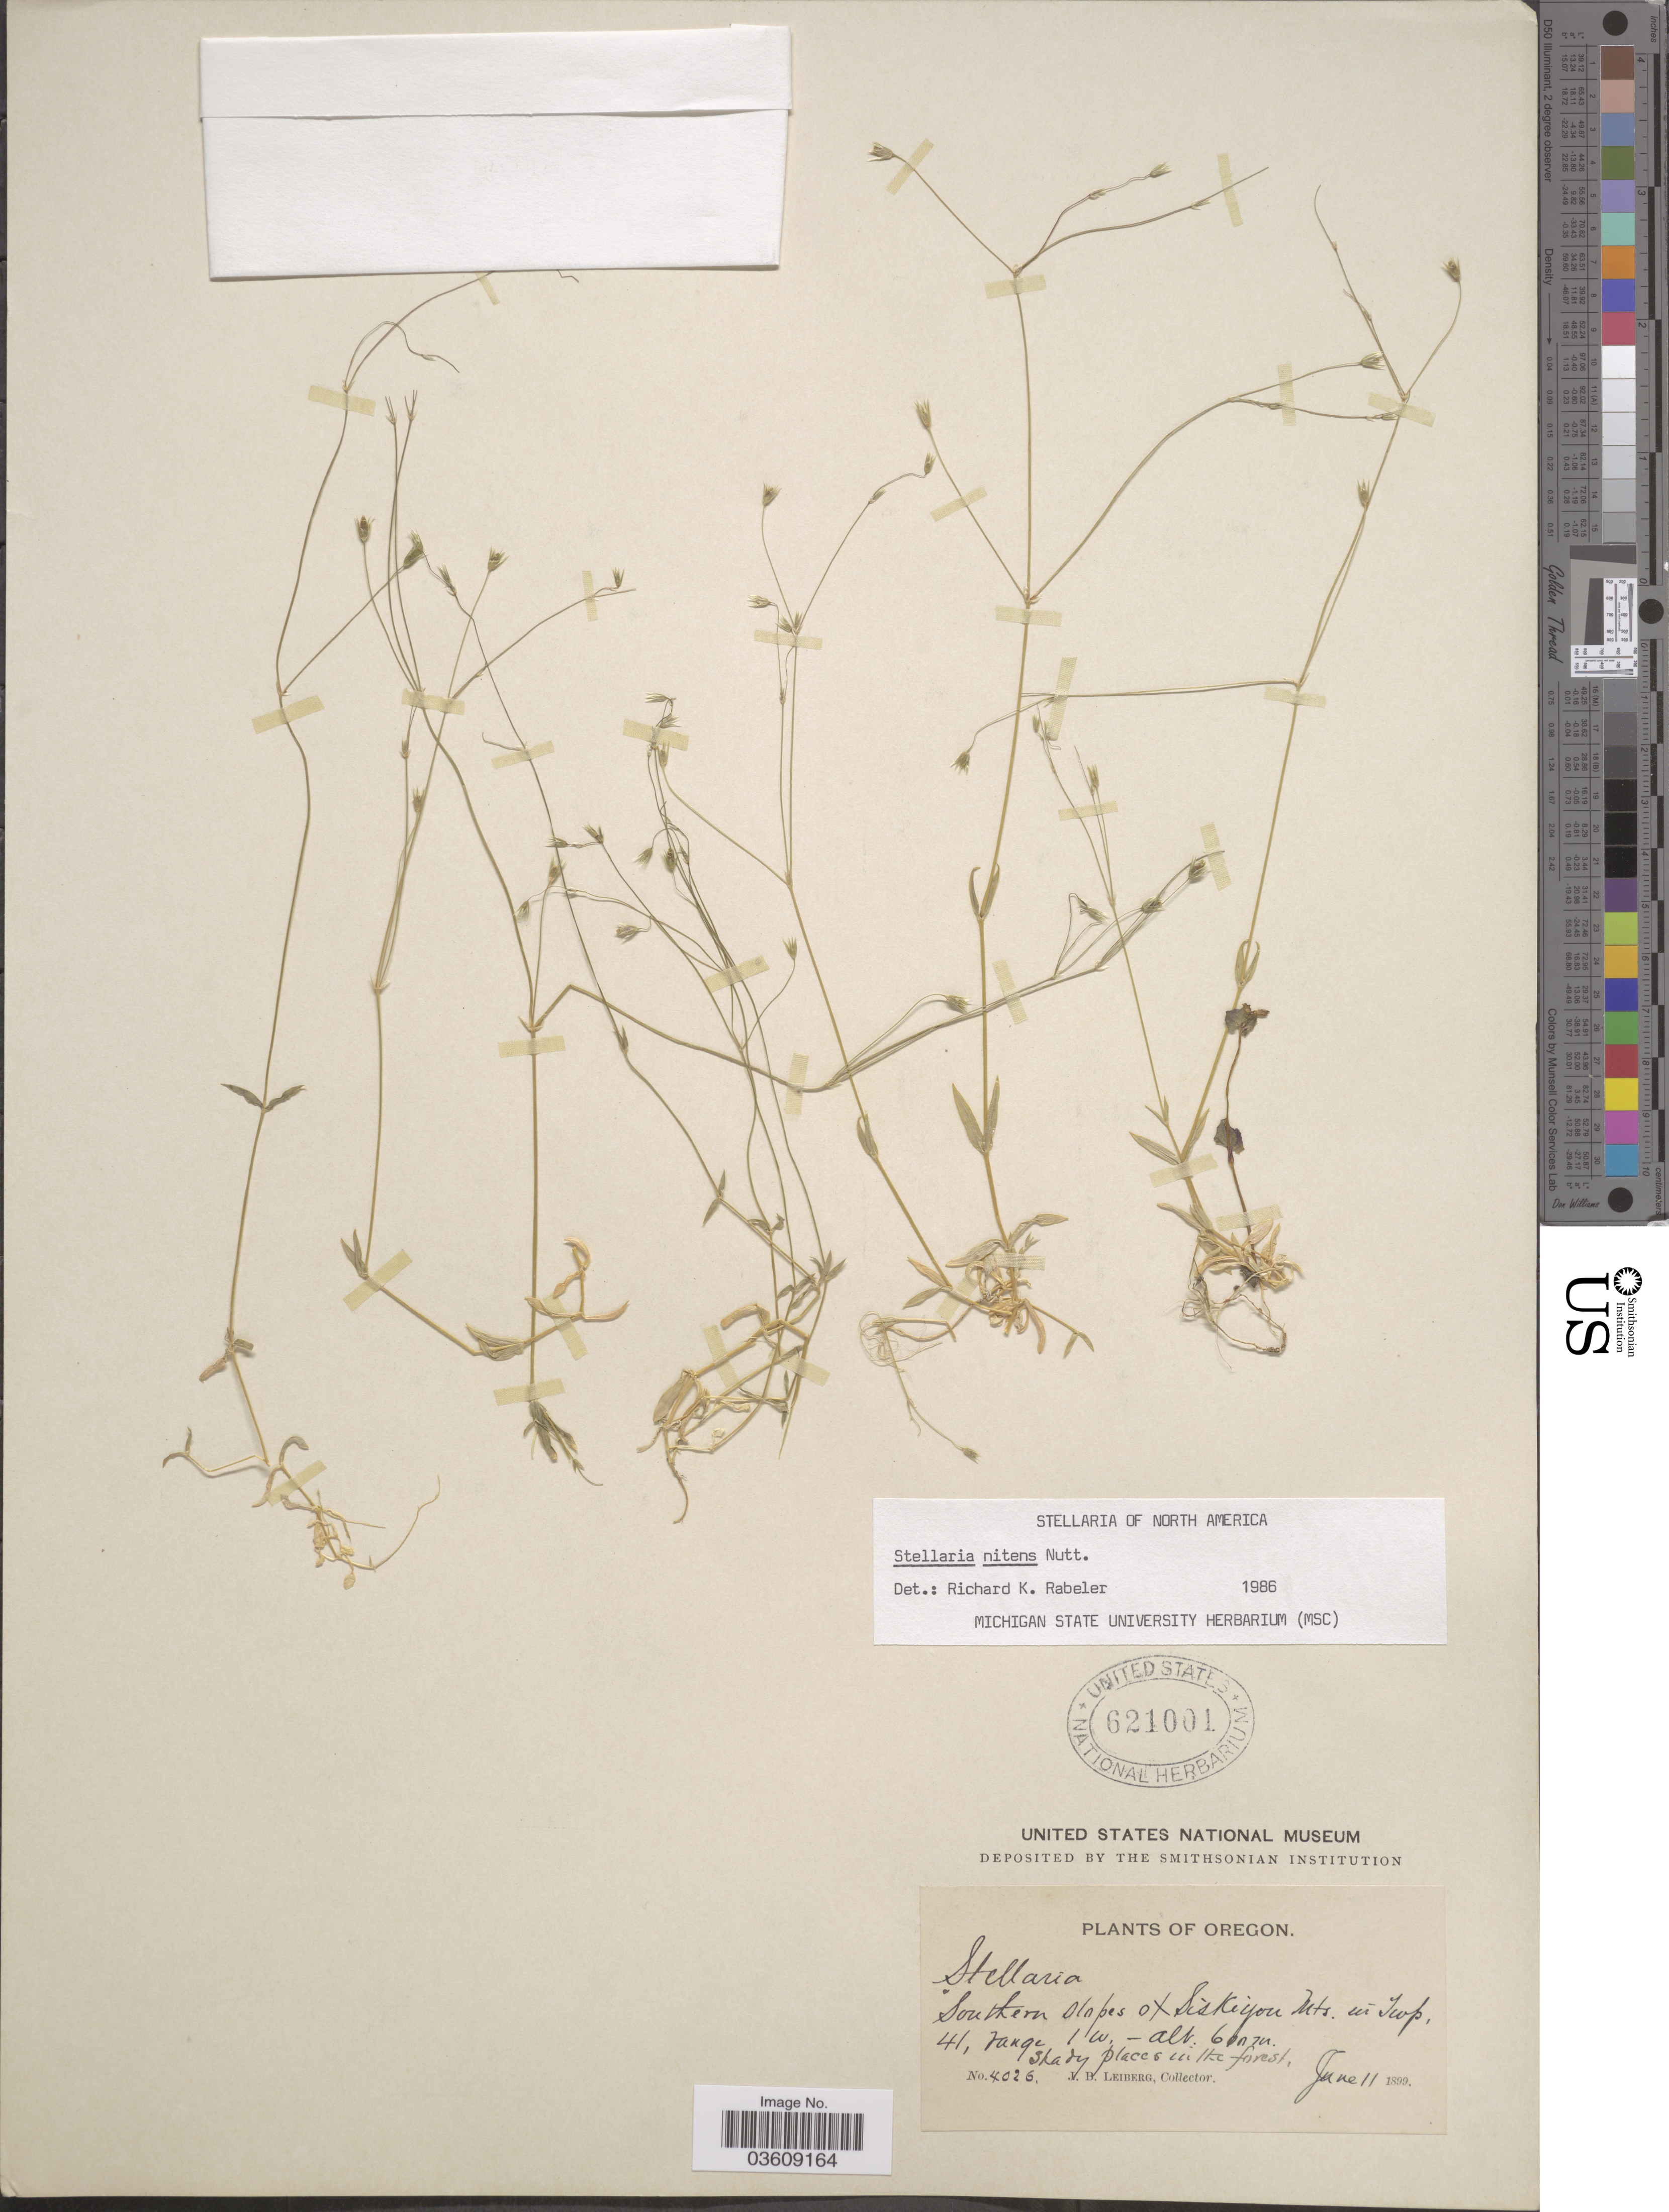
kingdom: Plantae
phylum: Tracheophyta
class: Magnoliopsida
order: Caryophyllales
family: Caryophyllaceae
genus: Stellaria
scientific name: Stellaria nitens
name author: Nutt.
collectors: J. B. Leiberg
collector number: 4026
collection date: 1899-06-11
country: United States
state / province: Oregon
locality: Southern slopes of Siskiyou Mts. in Twp. 41, range 1 w.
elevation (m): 600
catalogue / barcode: US 621001